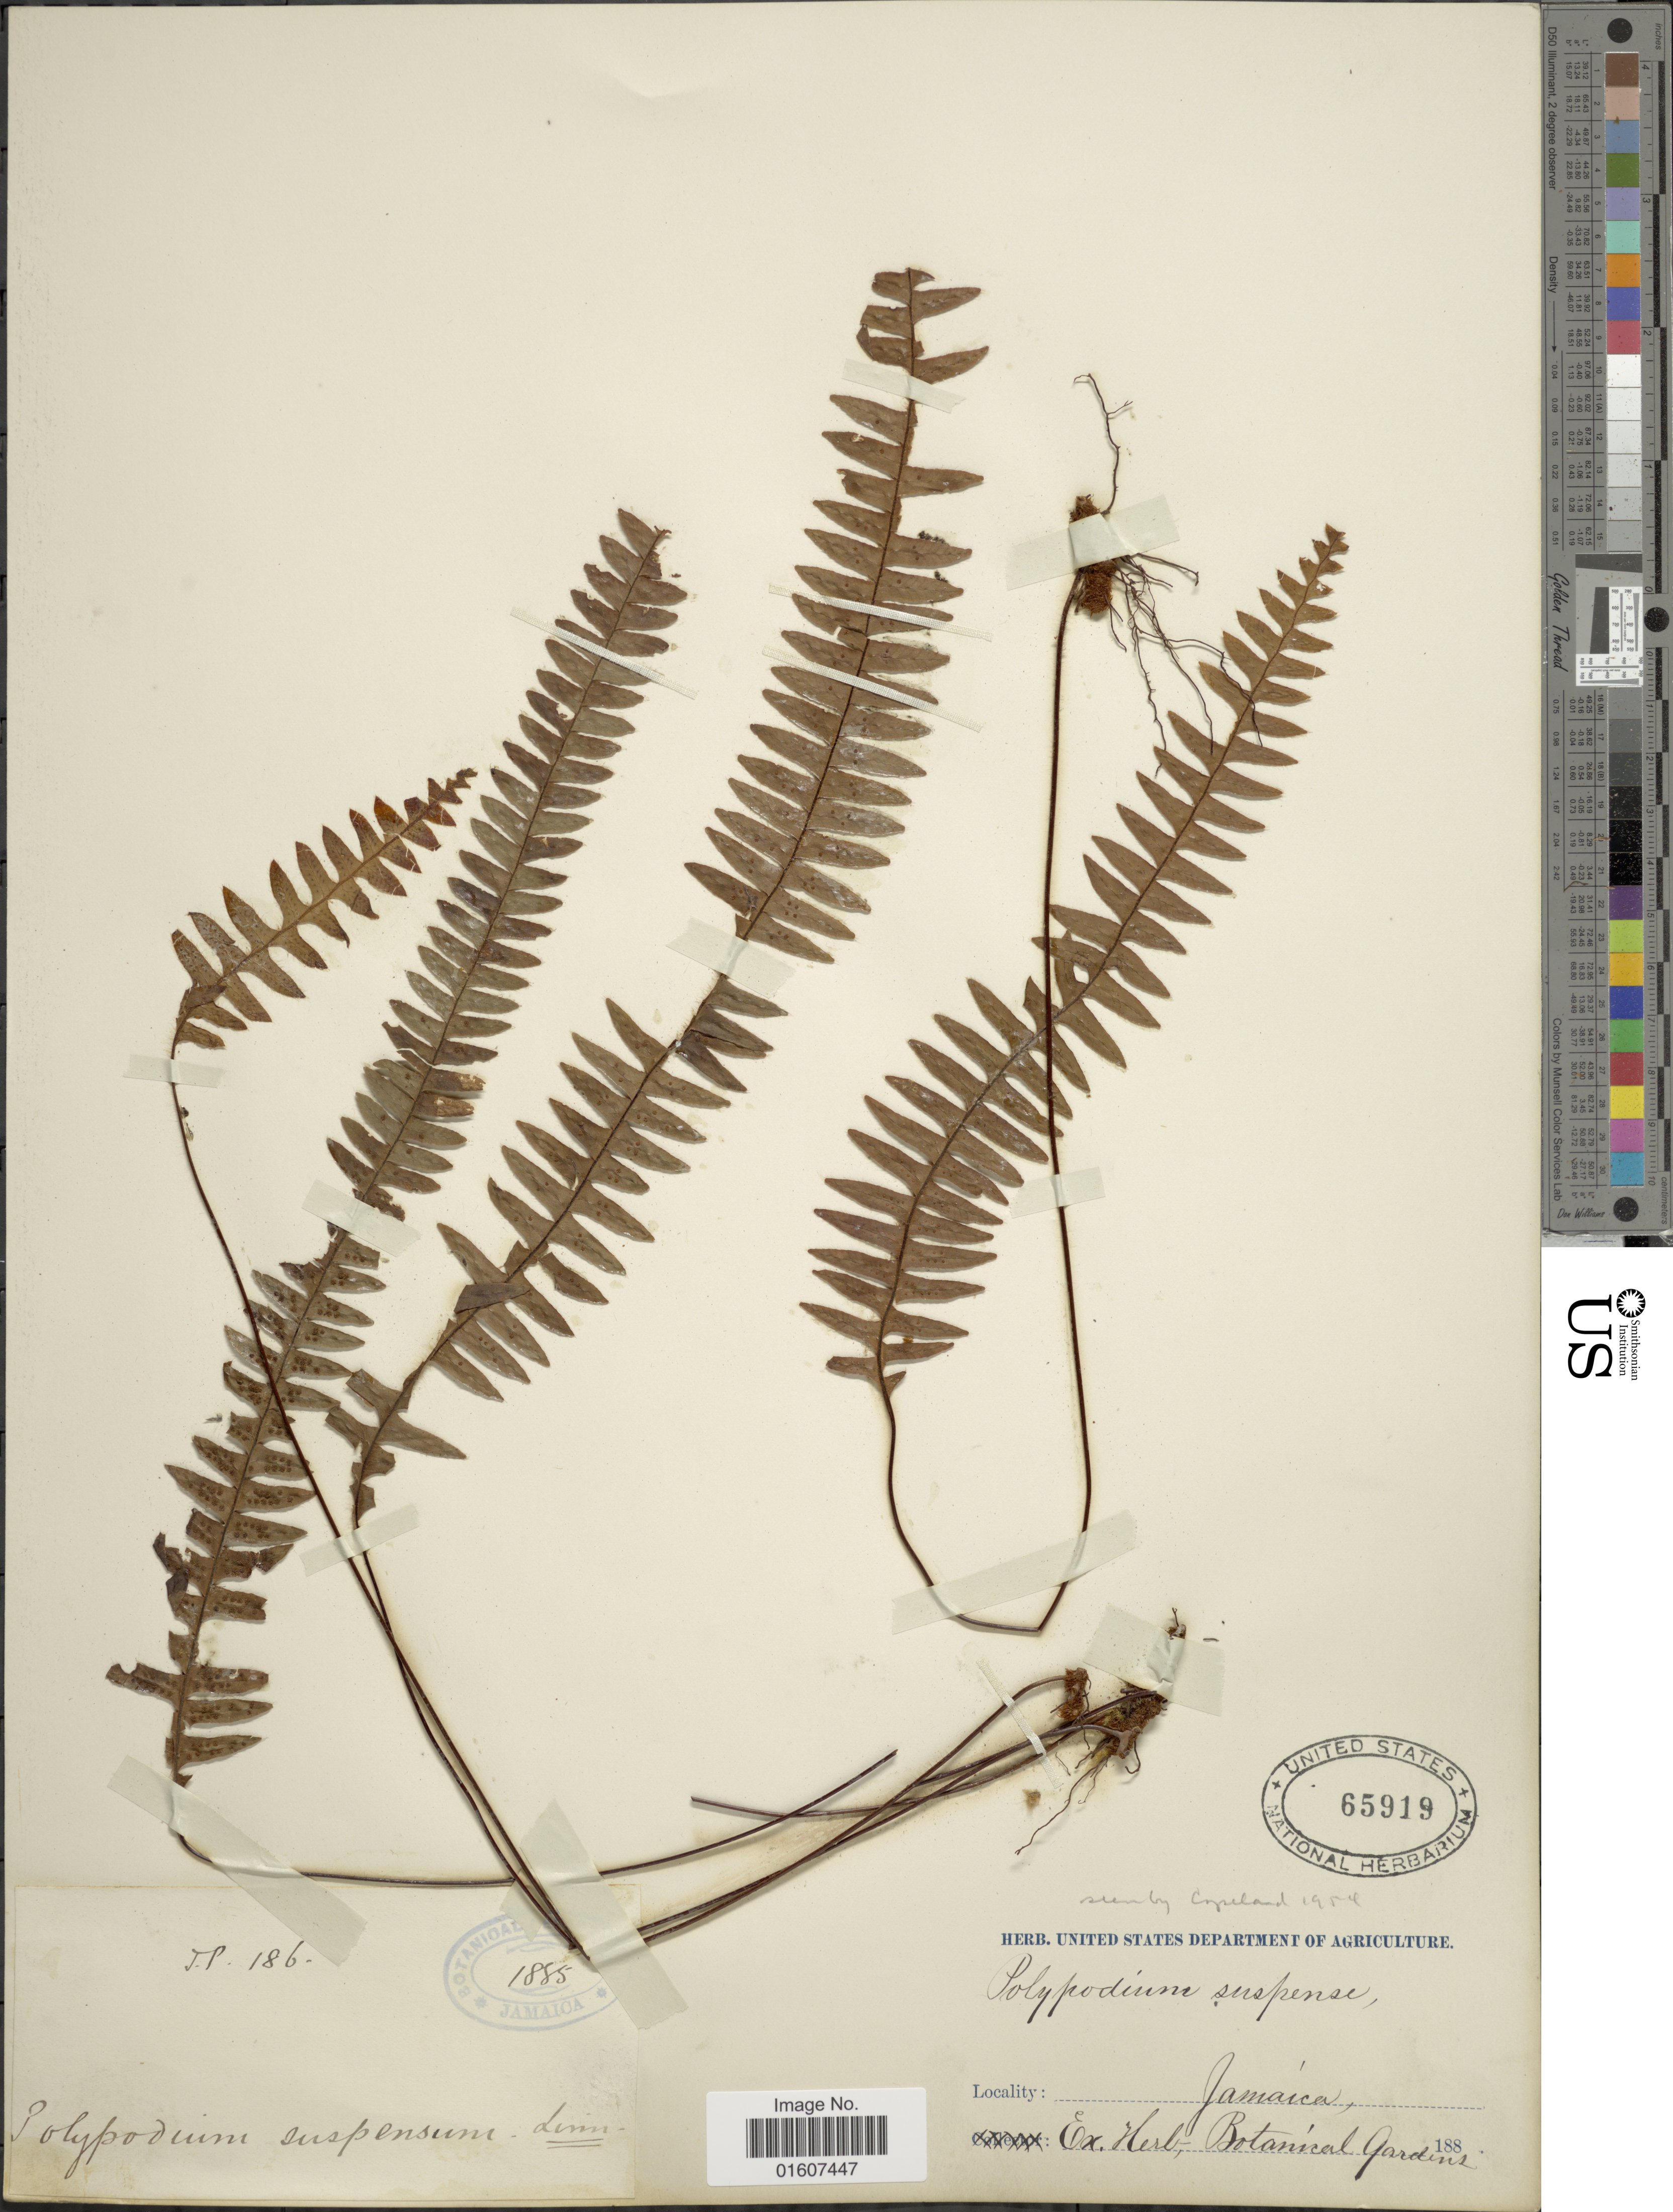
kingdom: Plantae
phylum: Tracheophyta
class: Polypodiopsida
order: Polypodiales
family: Polypodiaceae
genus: Terpsichore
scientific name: Terpsichore asplenifolia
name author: (L.) A.R. Sm.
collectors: J.P.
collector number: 186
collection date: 1885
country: Jamaica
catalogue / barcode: US 65919